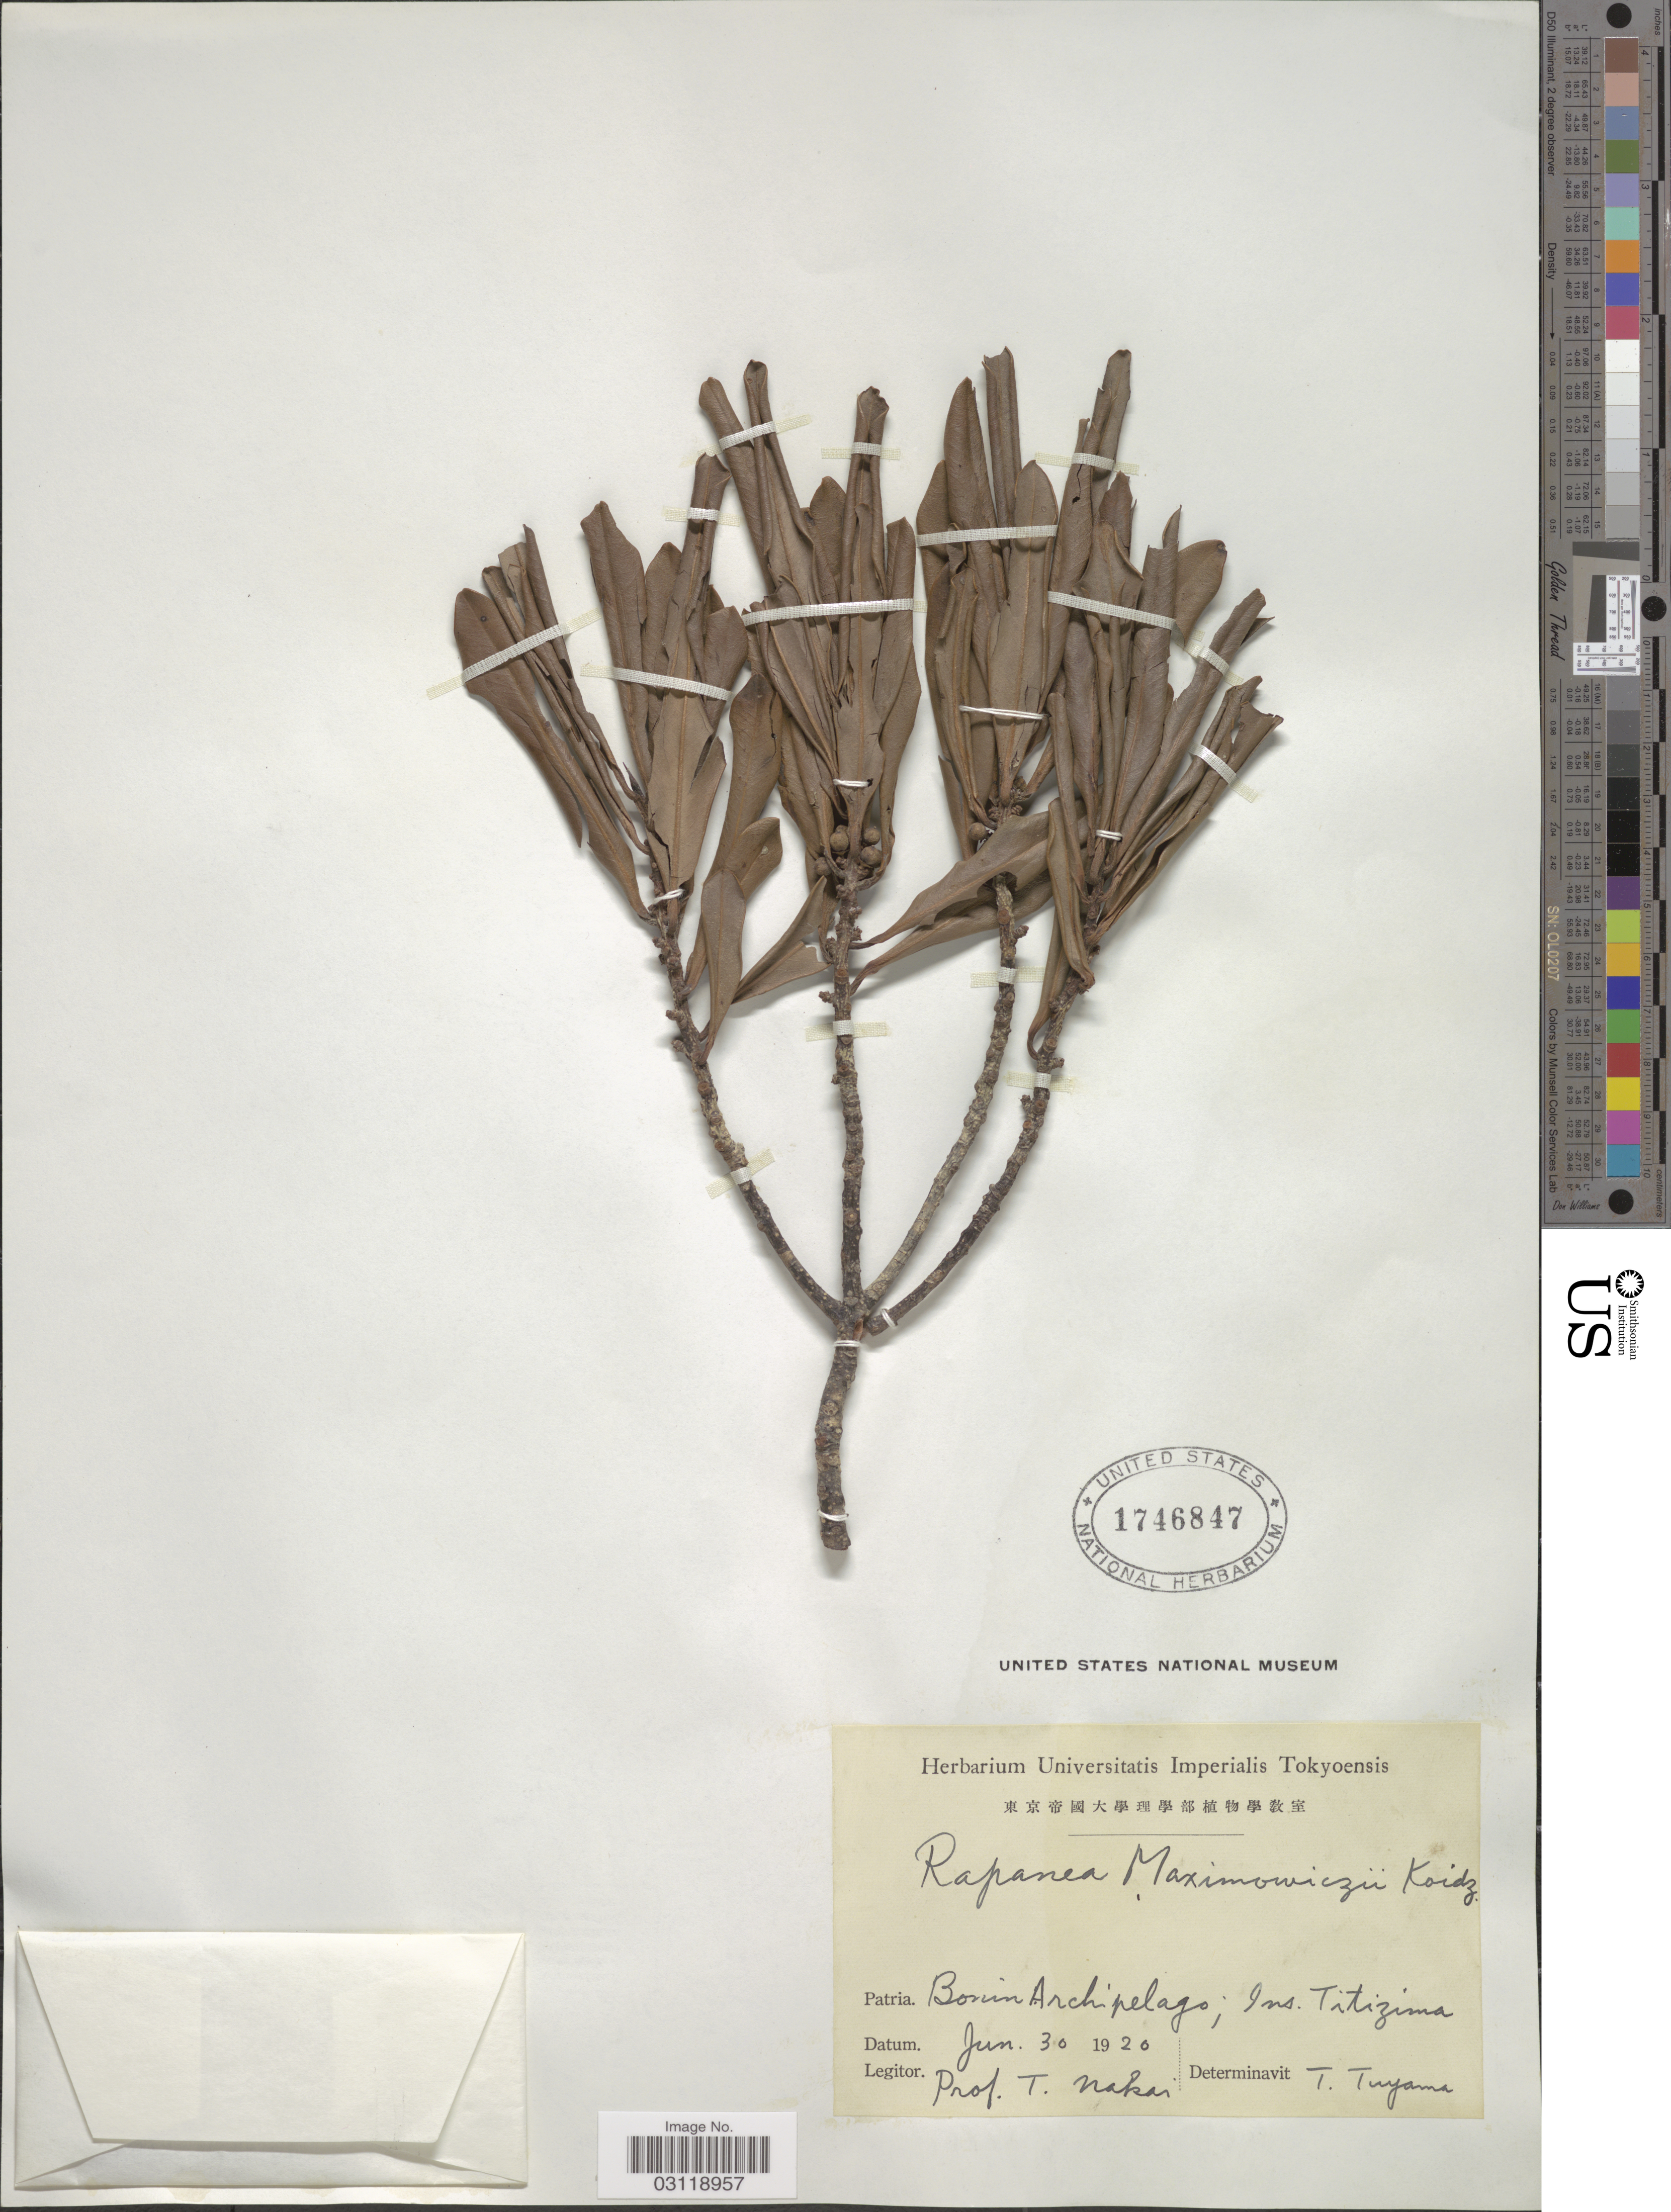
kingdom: Plantae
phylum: Tracheophyta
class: Magnoliopsida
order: Ericales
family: Primulaceae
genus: Rapanea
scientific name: Rapanea maximowiczii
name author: Koidz.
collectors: T. Nakai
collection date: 1920-06-30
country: Japan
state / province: Tokyo, Federal City of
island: Bonin Islands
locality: Bonin Archipelago; Ins. Titizima.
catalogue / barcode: US 1746847